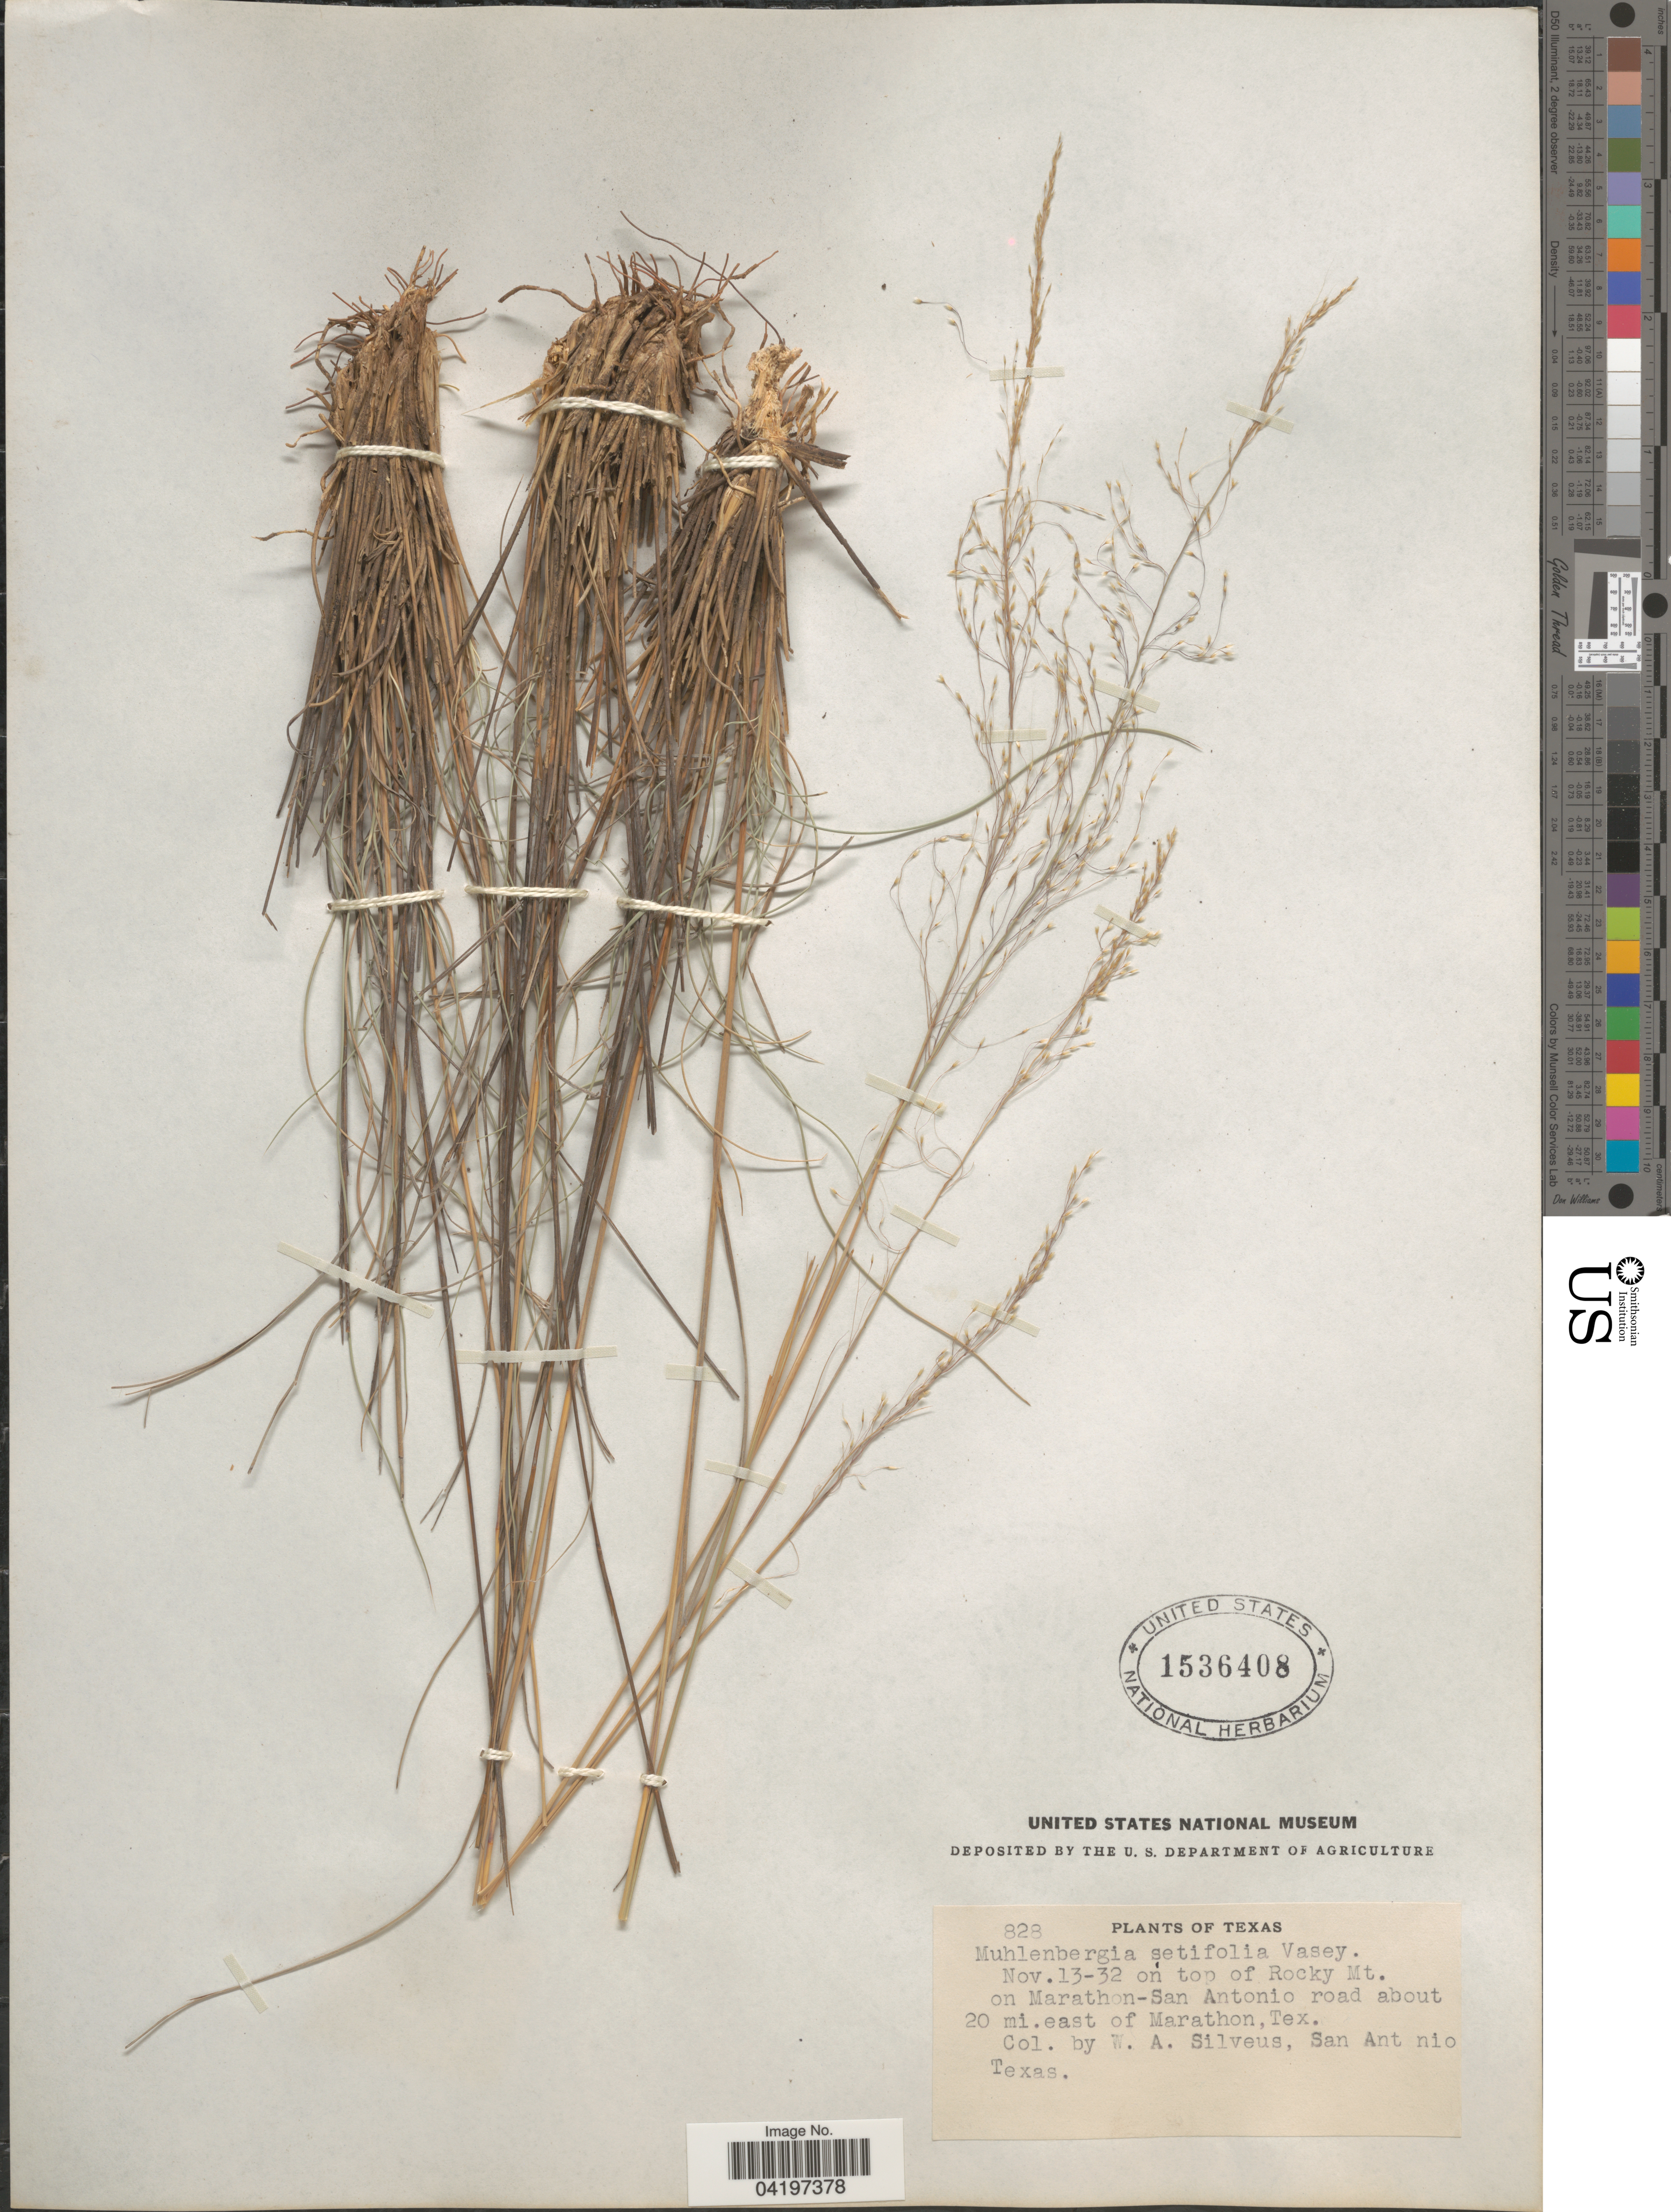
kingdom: Plantae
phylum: Tracheophyta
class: Liliopsida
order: Poales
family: Poaceae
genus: Muhlenbergia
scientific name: Muhlenbergia setifolia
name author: Vasey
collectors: W. Silveus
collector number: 828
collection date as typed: Transcribed d/m/y: 13/11/32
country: United States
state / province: Texas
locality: On top of Rocky Mt. on Marathon-San Antonio road about 20 mi. east of Marathon.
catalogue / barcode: US 1536408